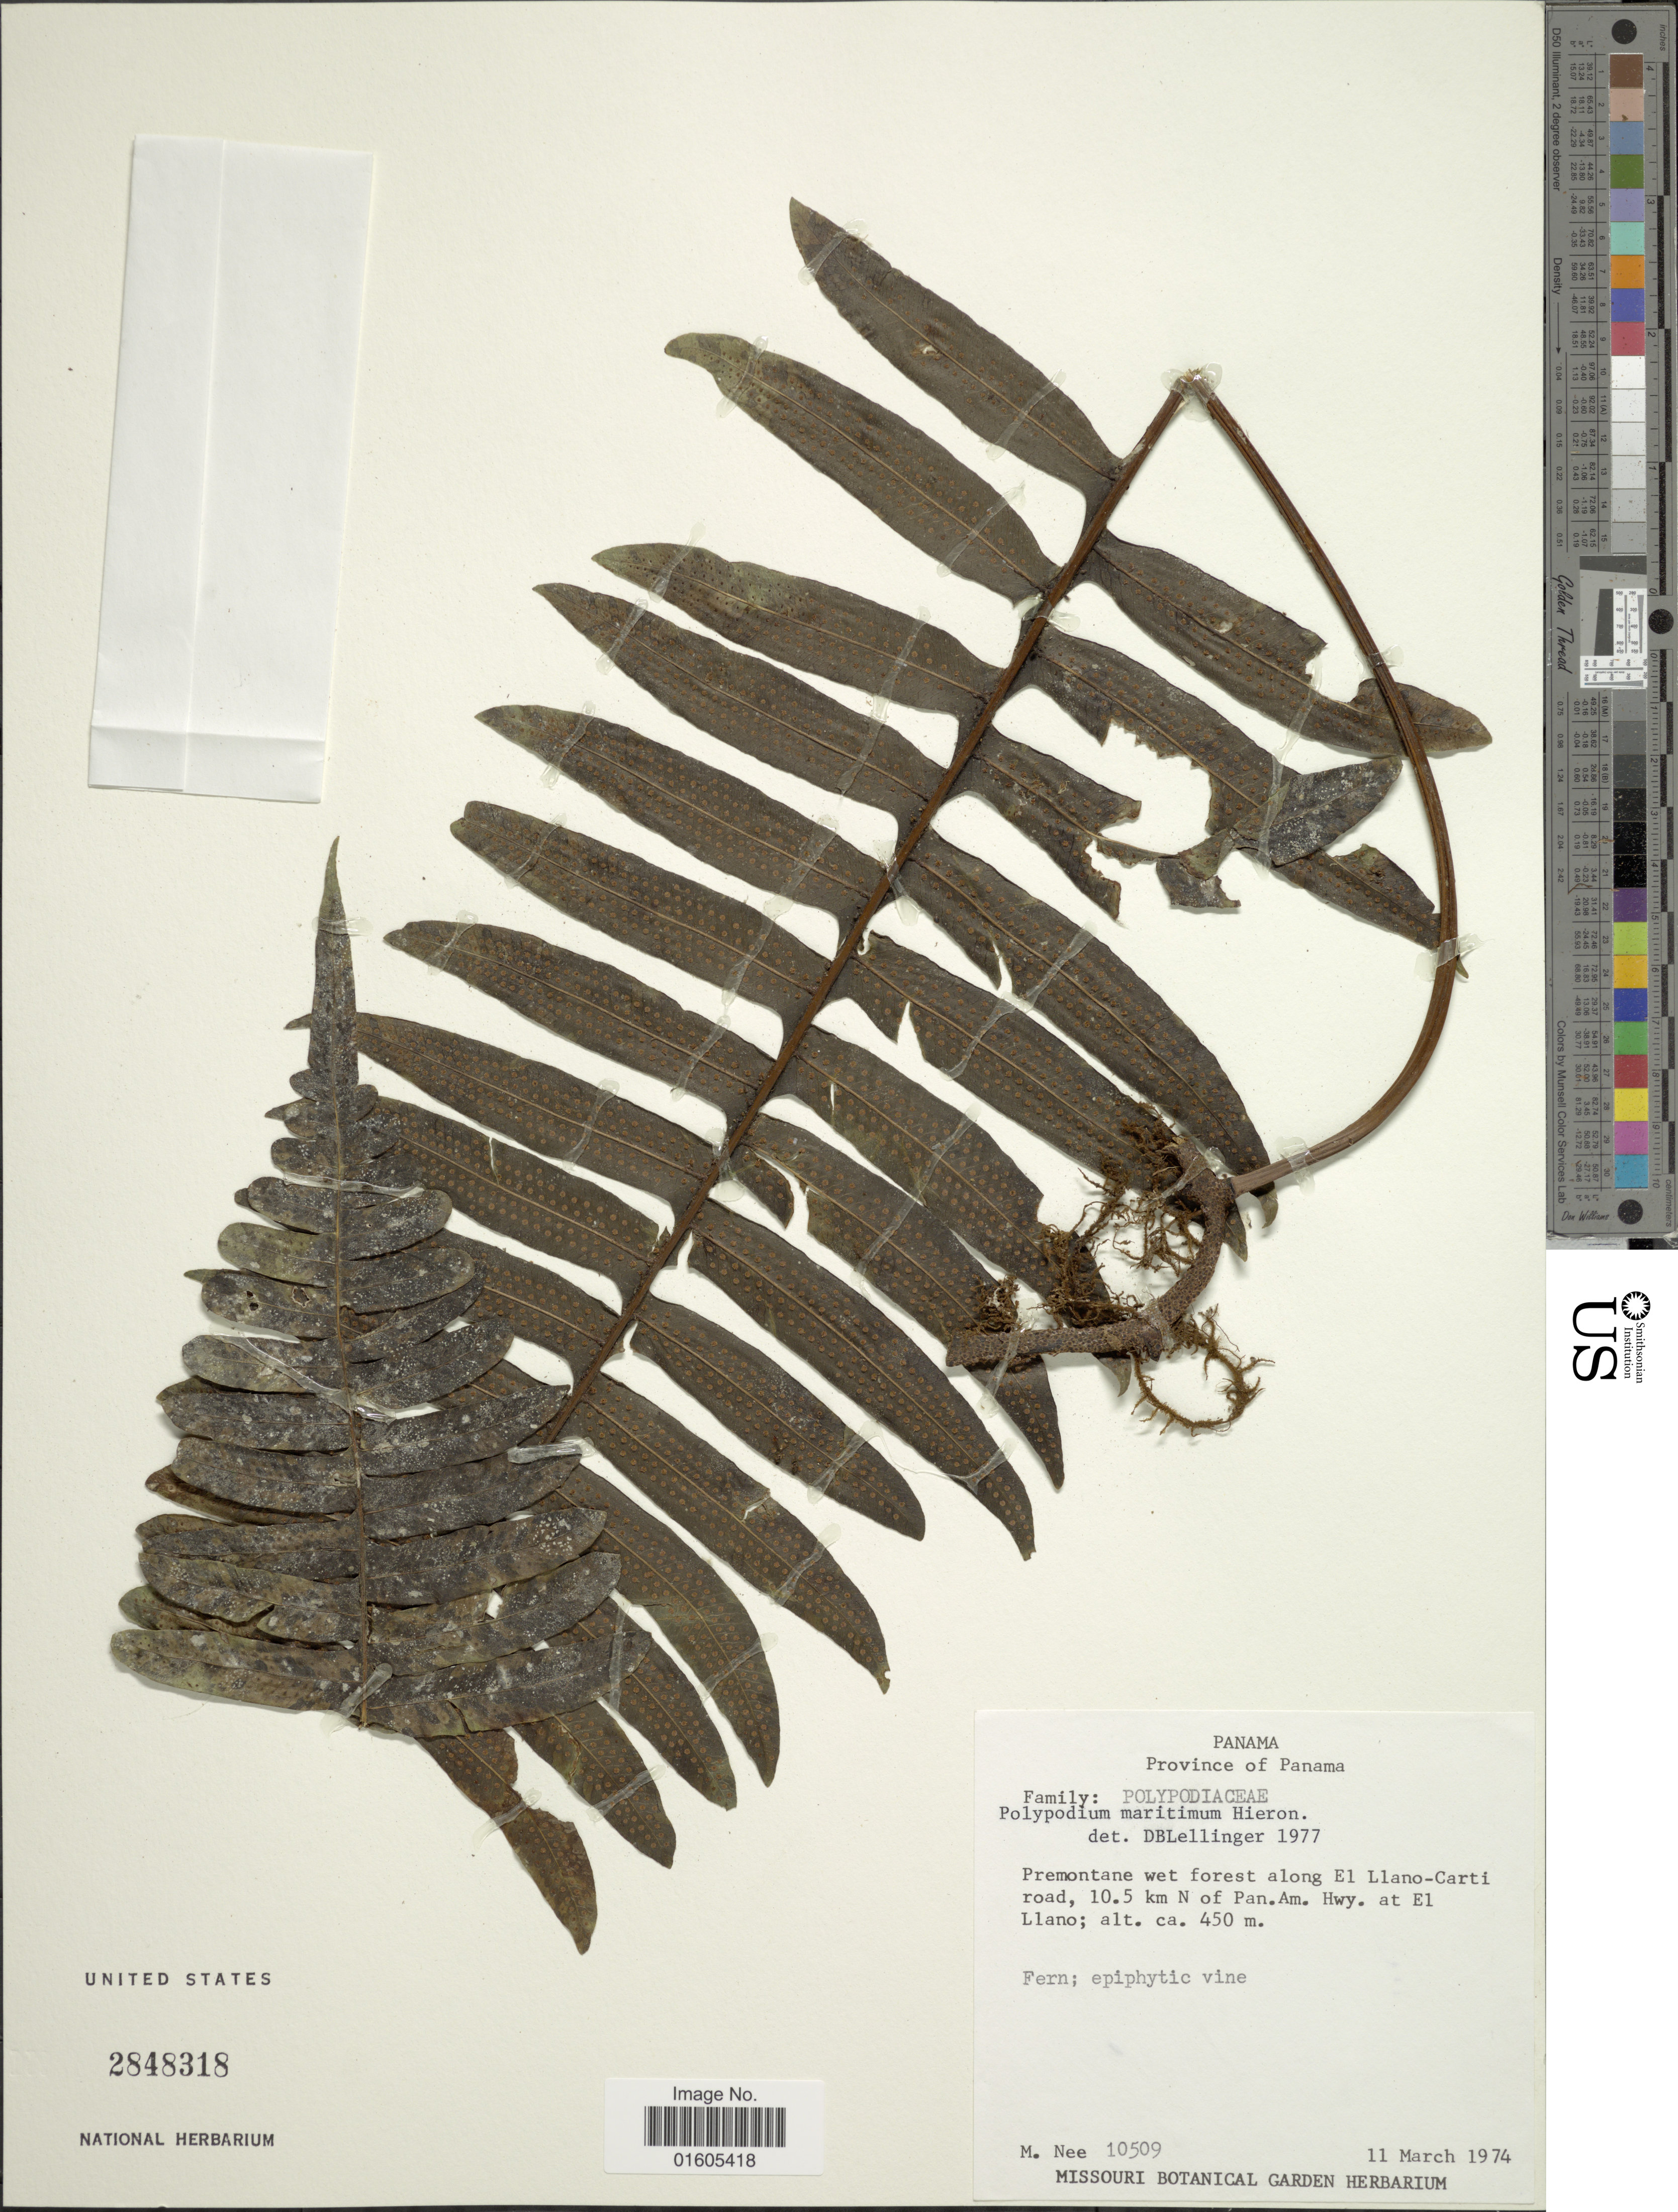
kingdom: Plantae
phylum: Tracheophyta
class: Polypodiopsida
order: Polypodiales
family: Polypodiaceae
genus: Serpocaulon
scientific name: Serpocaulon maritimum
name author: (Hieron.) A.R. Sm.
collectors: M. Nee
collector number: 10509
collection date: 1974-03-11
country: Panama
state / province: Panamá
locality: Premontane wet forest along El Llano-Carti road, 10.5 km N of Pan. Am. Hwy at El Llano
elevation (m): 450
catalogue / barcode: US 2848318